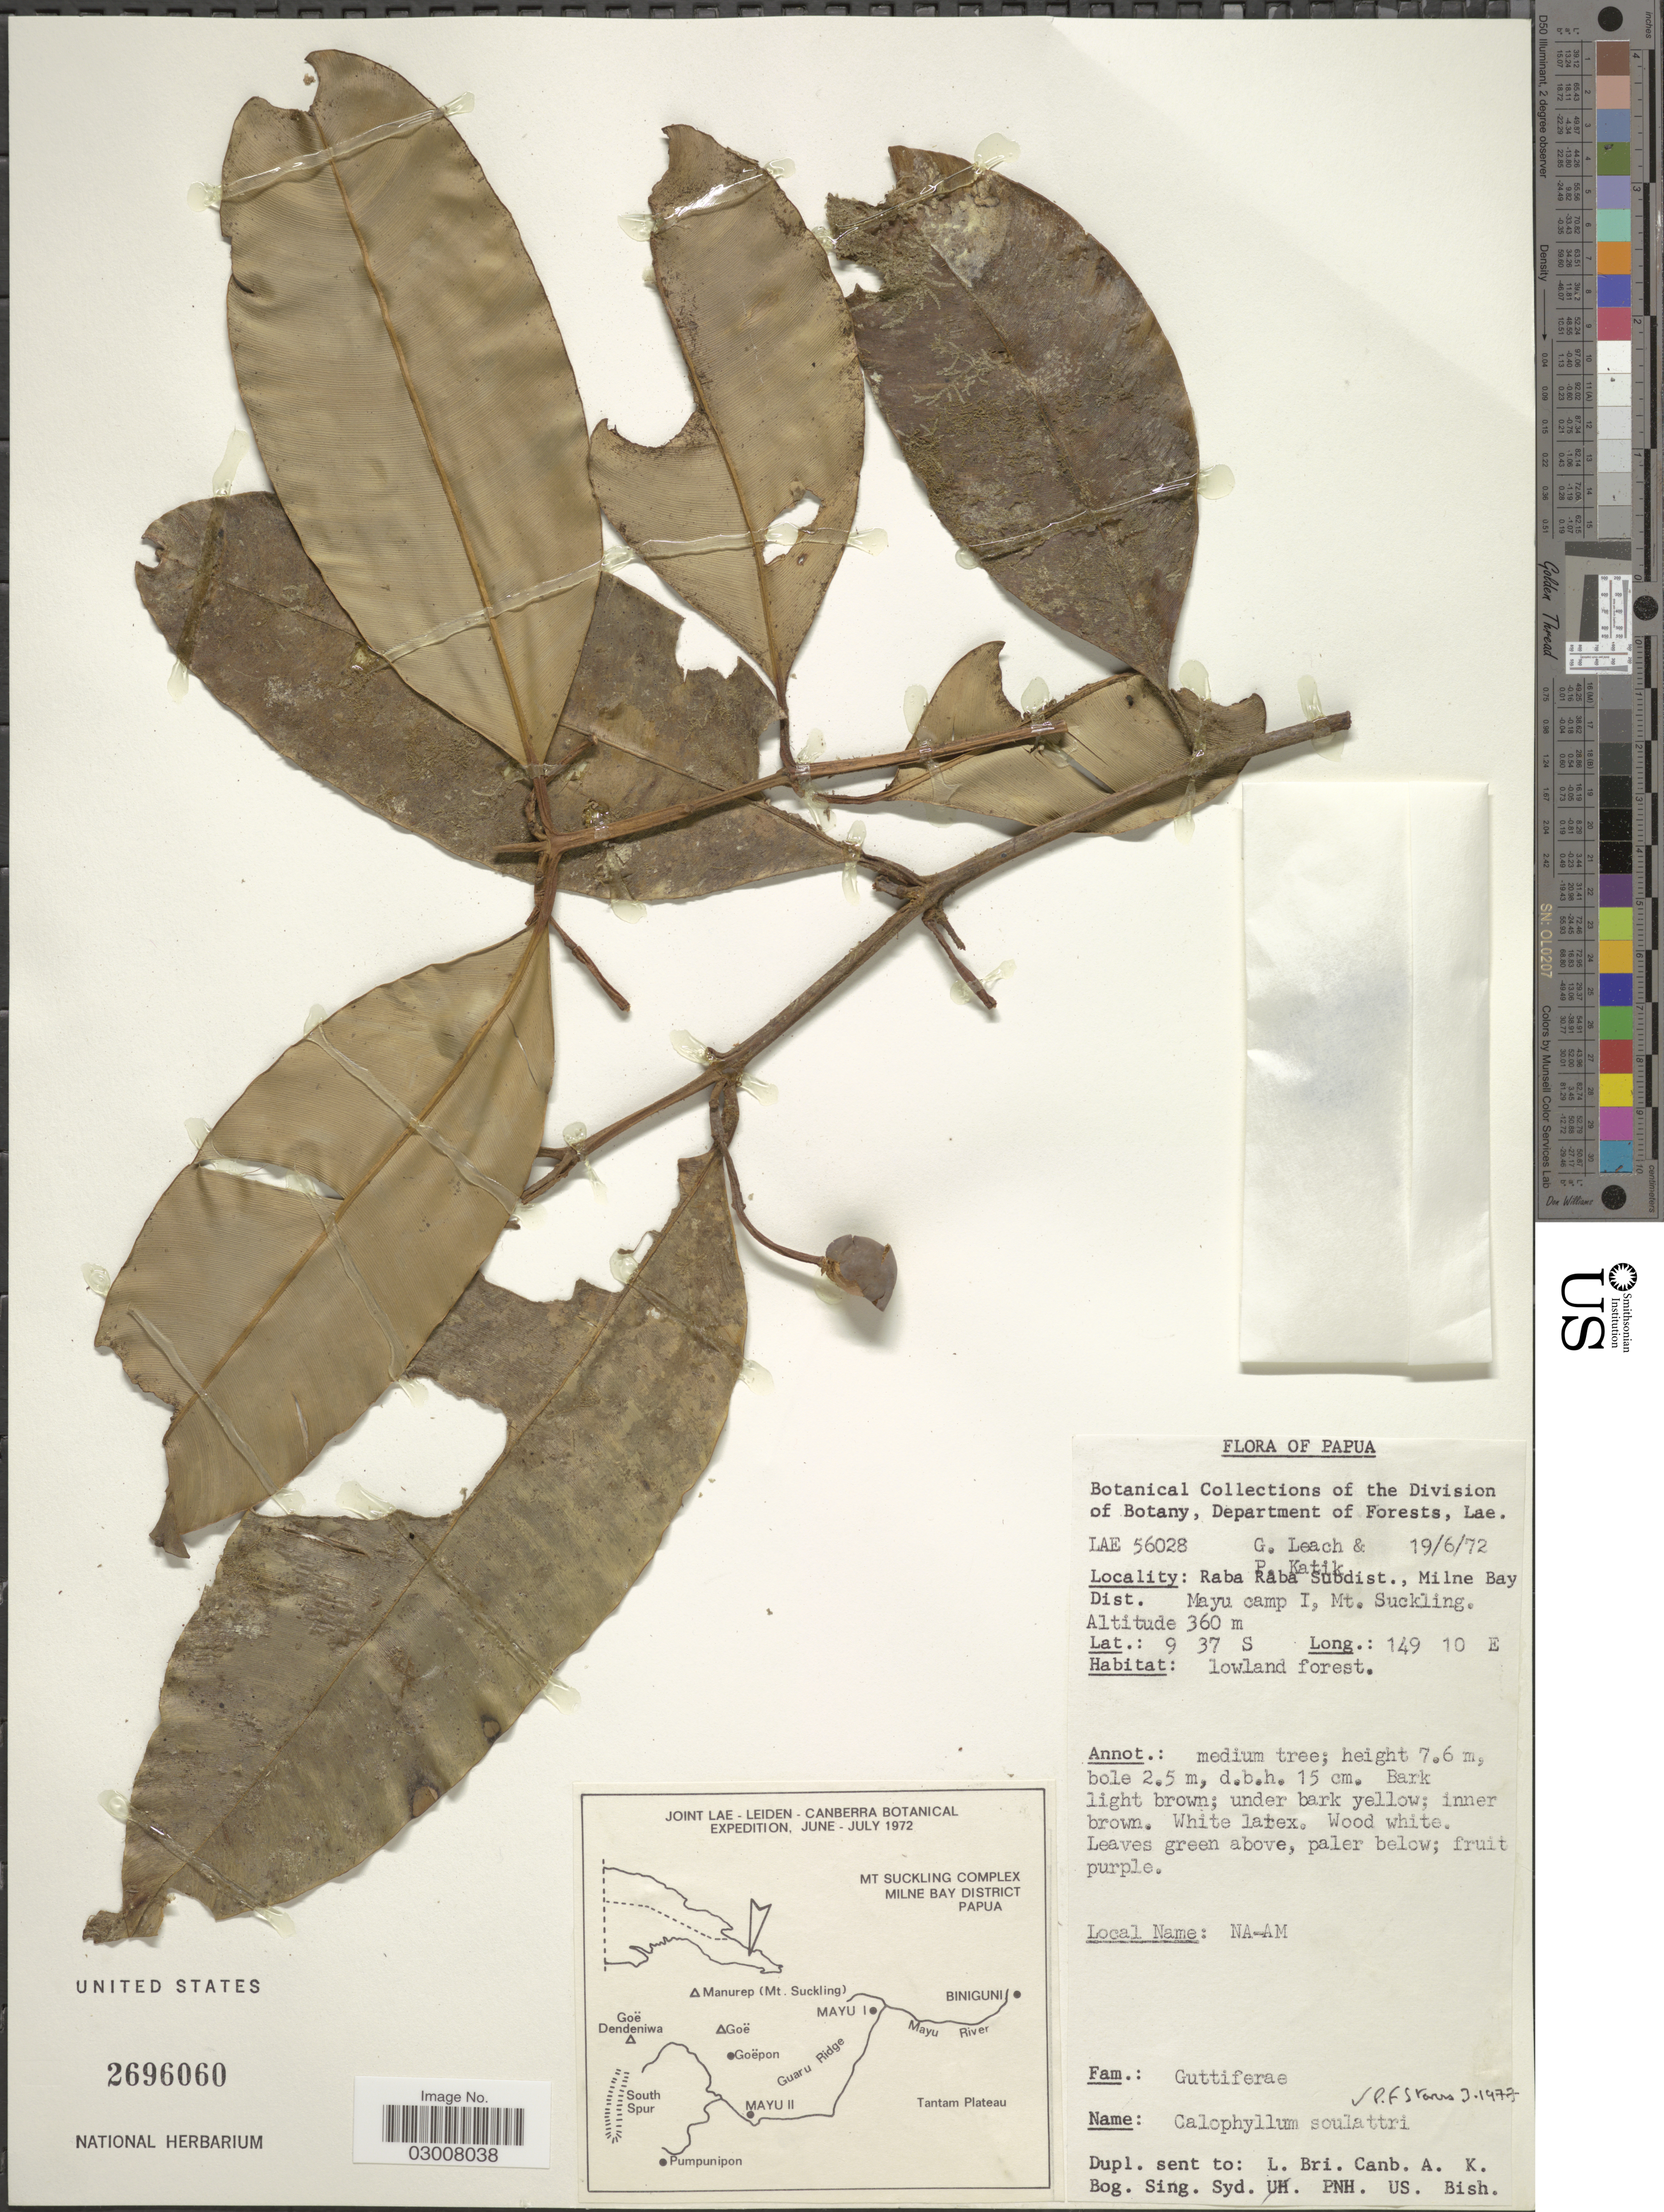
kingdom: Plantae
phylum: Tracheophyta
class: Magnoliopsida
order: Malpighiales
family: Calophyllaceae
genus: Calophyllum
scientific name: Calophyllum soulattri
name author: Burm. f.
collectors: G. Leach & P. Katik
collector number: LAE56028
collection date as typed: Transcribed d/m/y: 19/6/72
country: Papua New Guinea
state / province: Milne Bay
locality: Papua, Raba Raba Subdist., Milne Bay Dist. Mayu camp I, Mt. Suckling.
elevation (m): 360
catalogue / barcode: US 2696060